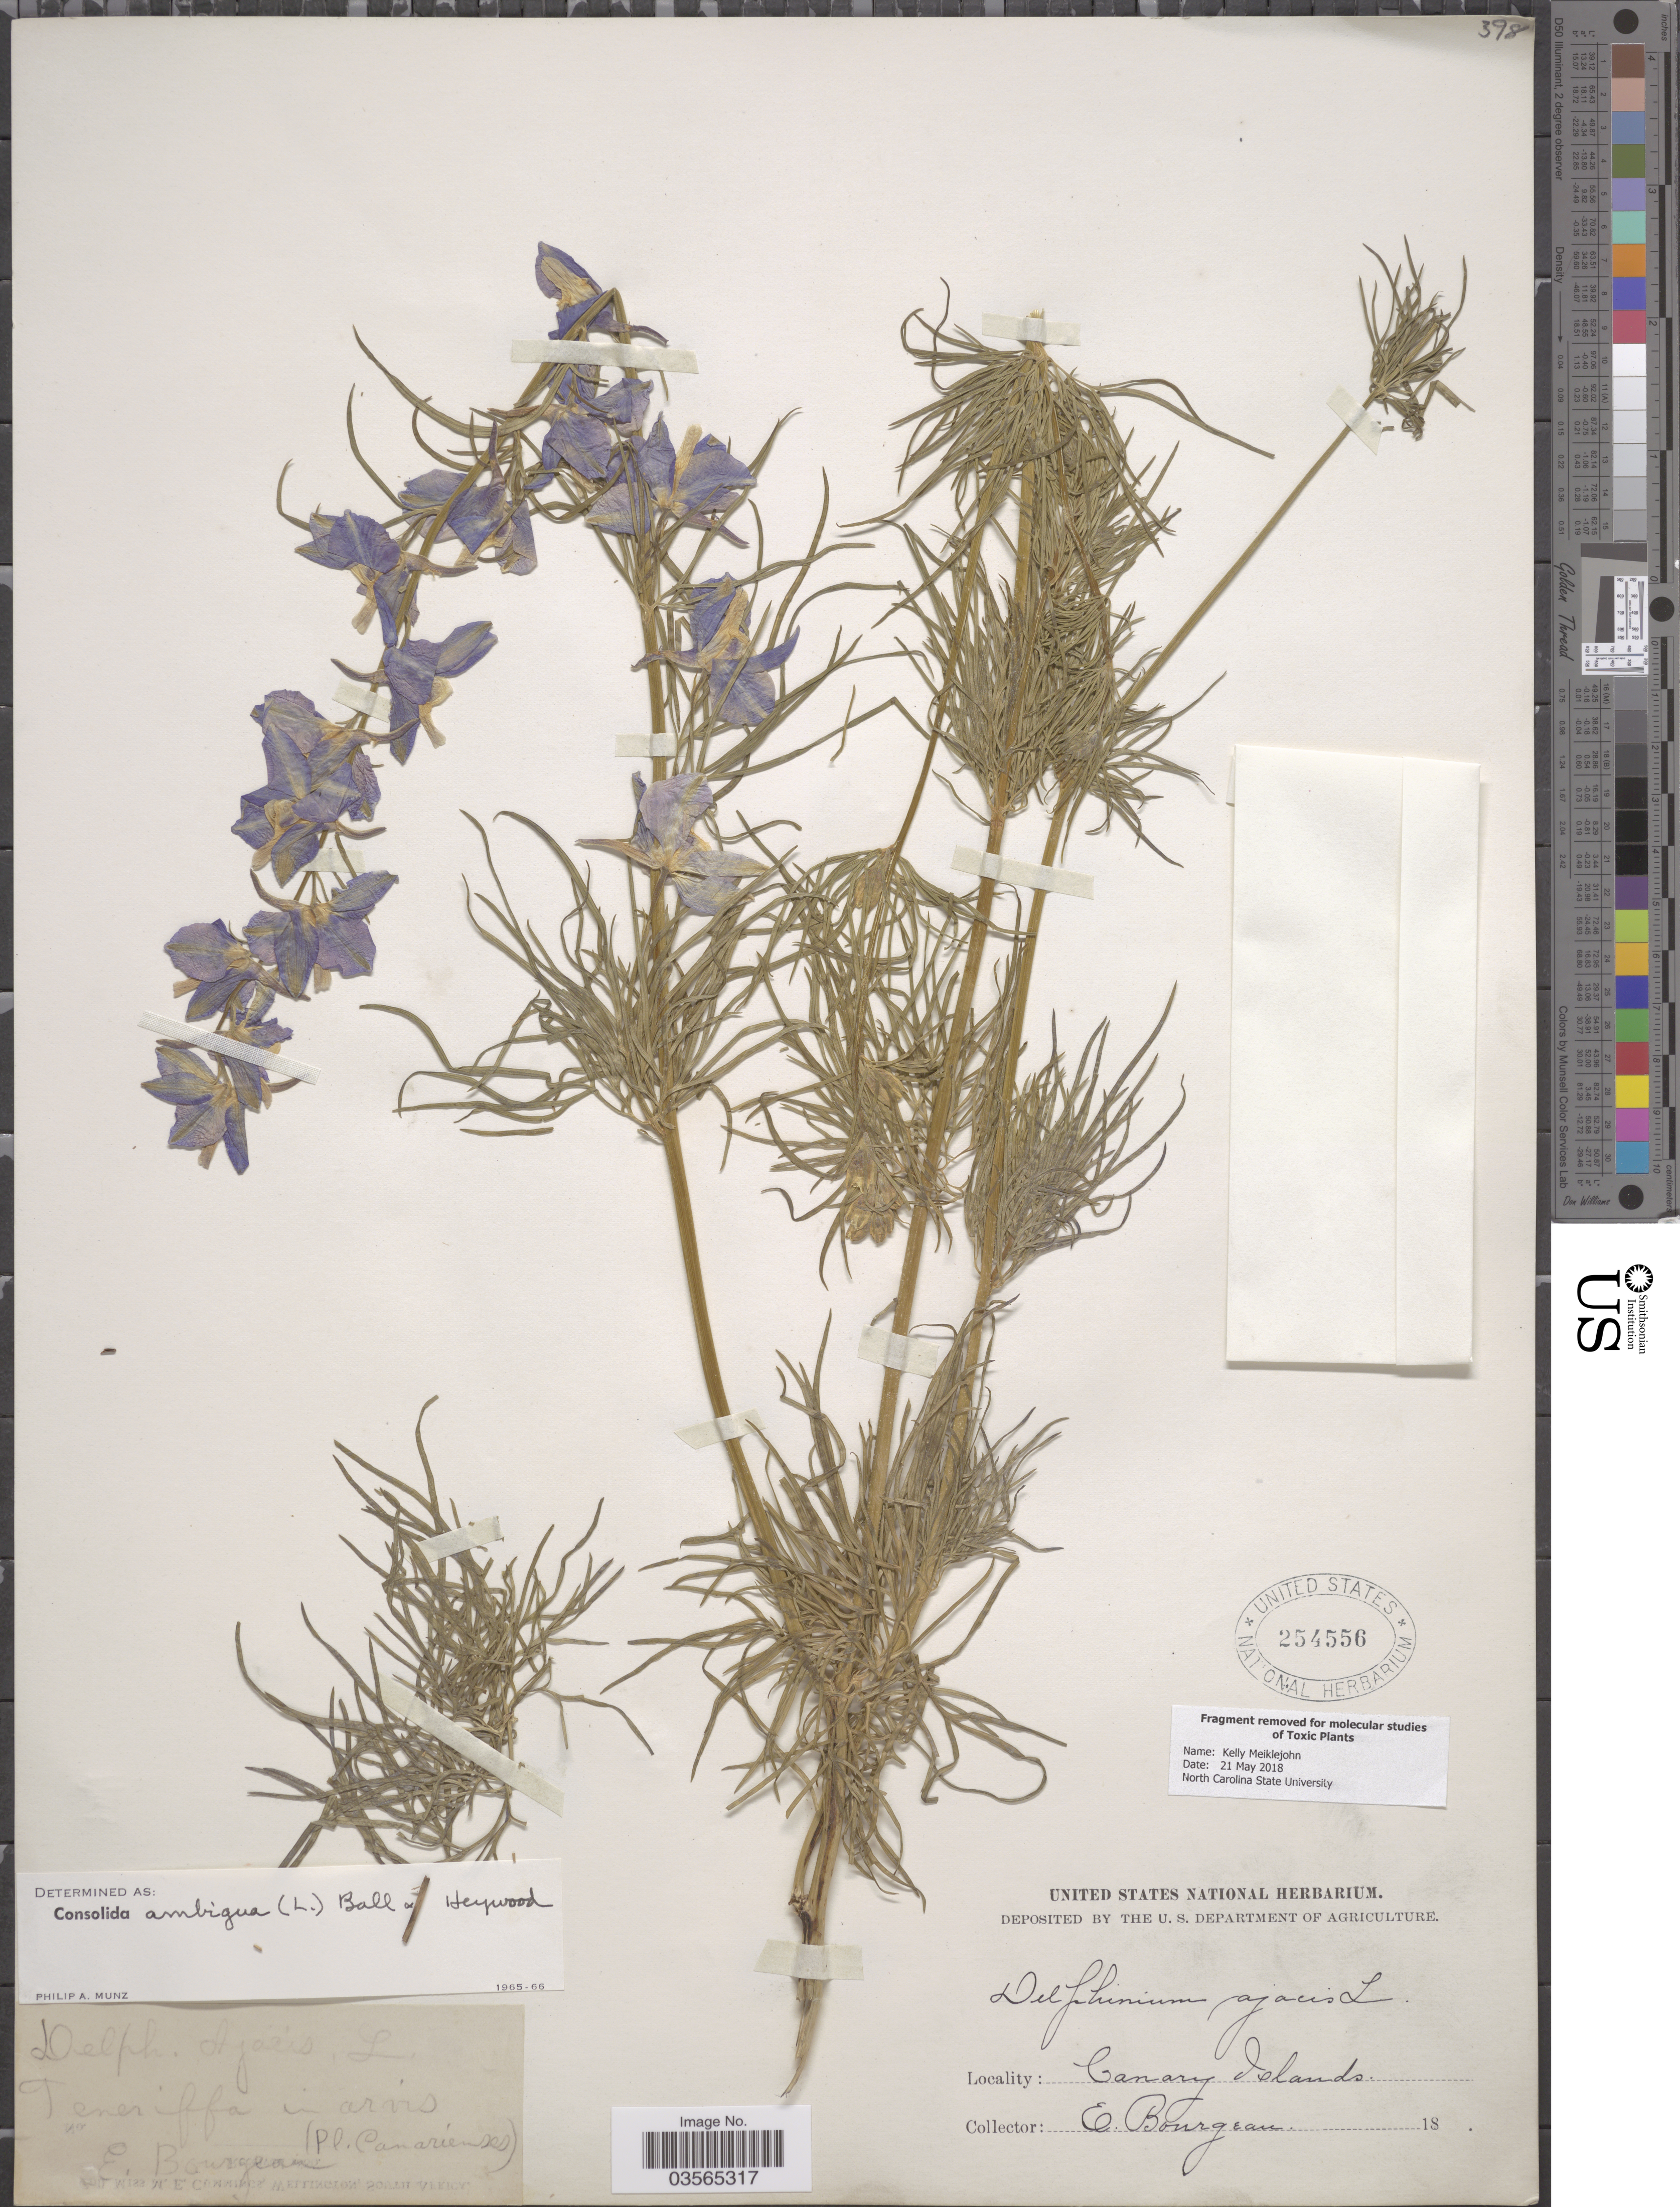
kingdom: Plantae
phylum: Tracheophyta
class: Magnoliopsida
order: Ranunculales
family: Ranunculaceae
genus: Delphinium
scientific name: Delphinium ambiguum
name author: L.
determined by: Strong, Mark T., (BOT), Smithsonian Institution - National Museum of Natural History (UNITED STATES)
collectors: E. Bourgeau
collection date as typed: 18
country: Spain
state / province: Canarias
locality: Canary Islands. Teneriffe in arvis. Canarienses.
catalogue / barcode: US 254556